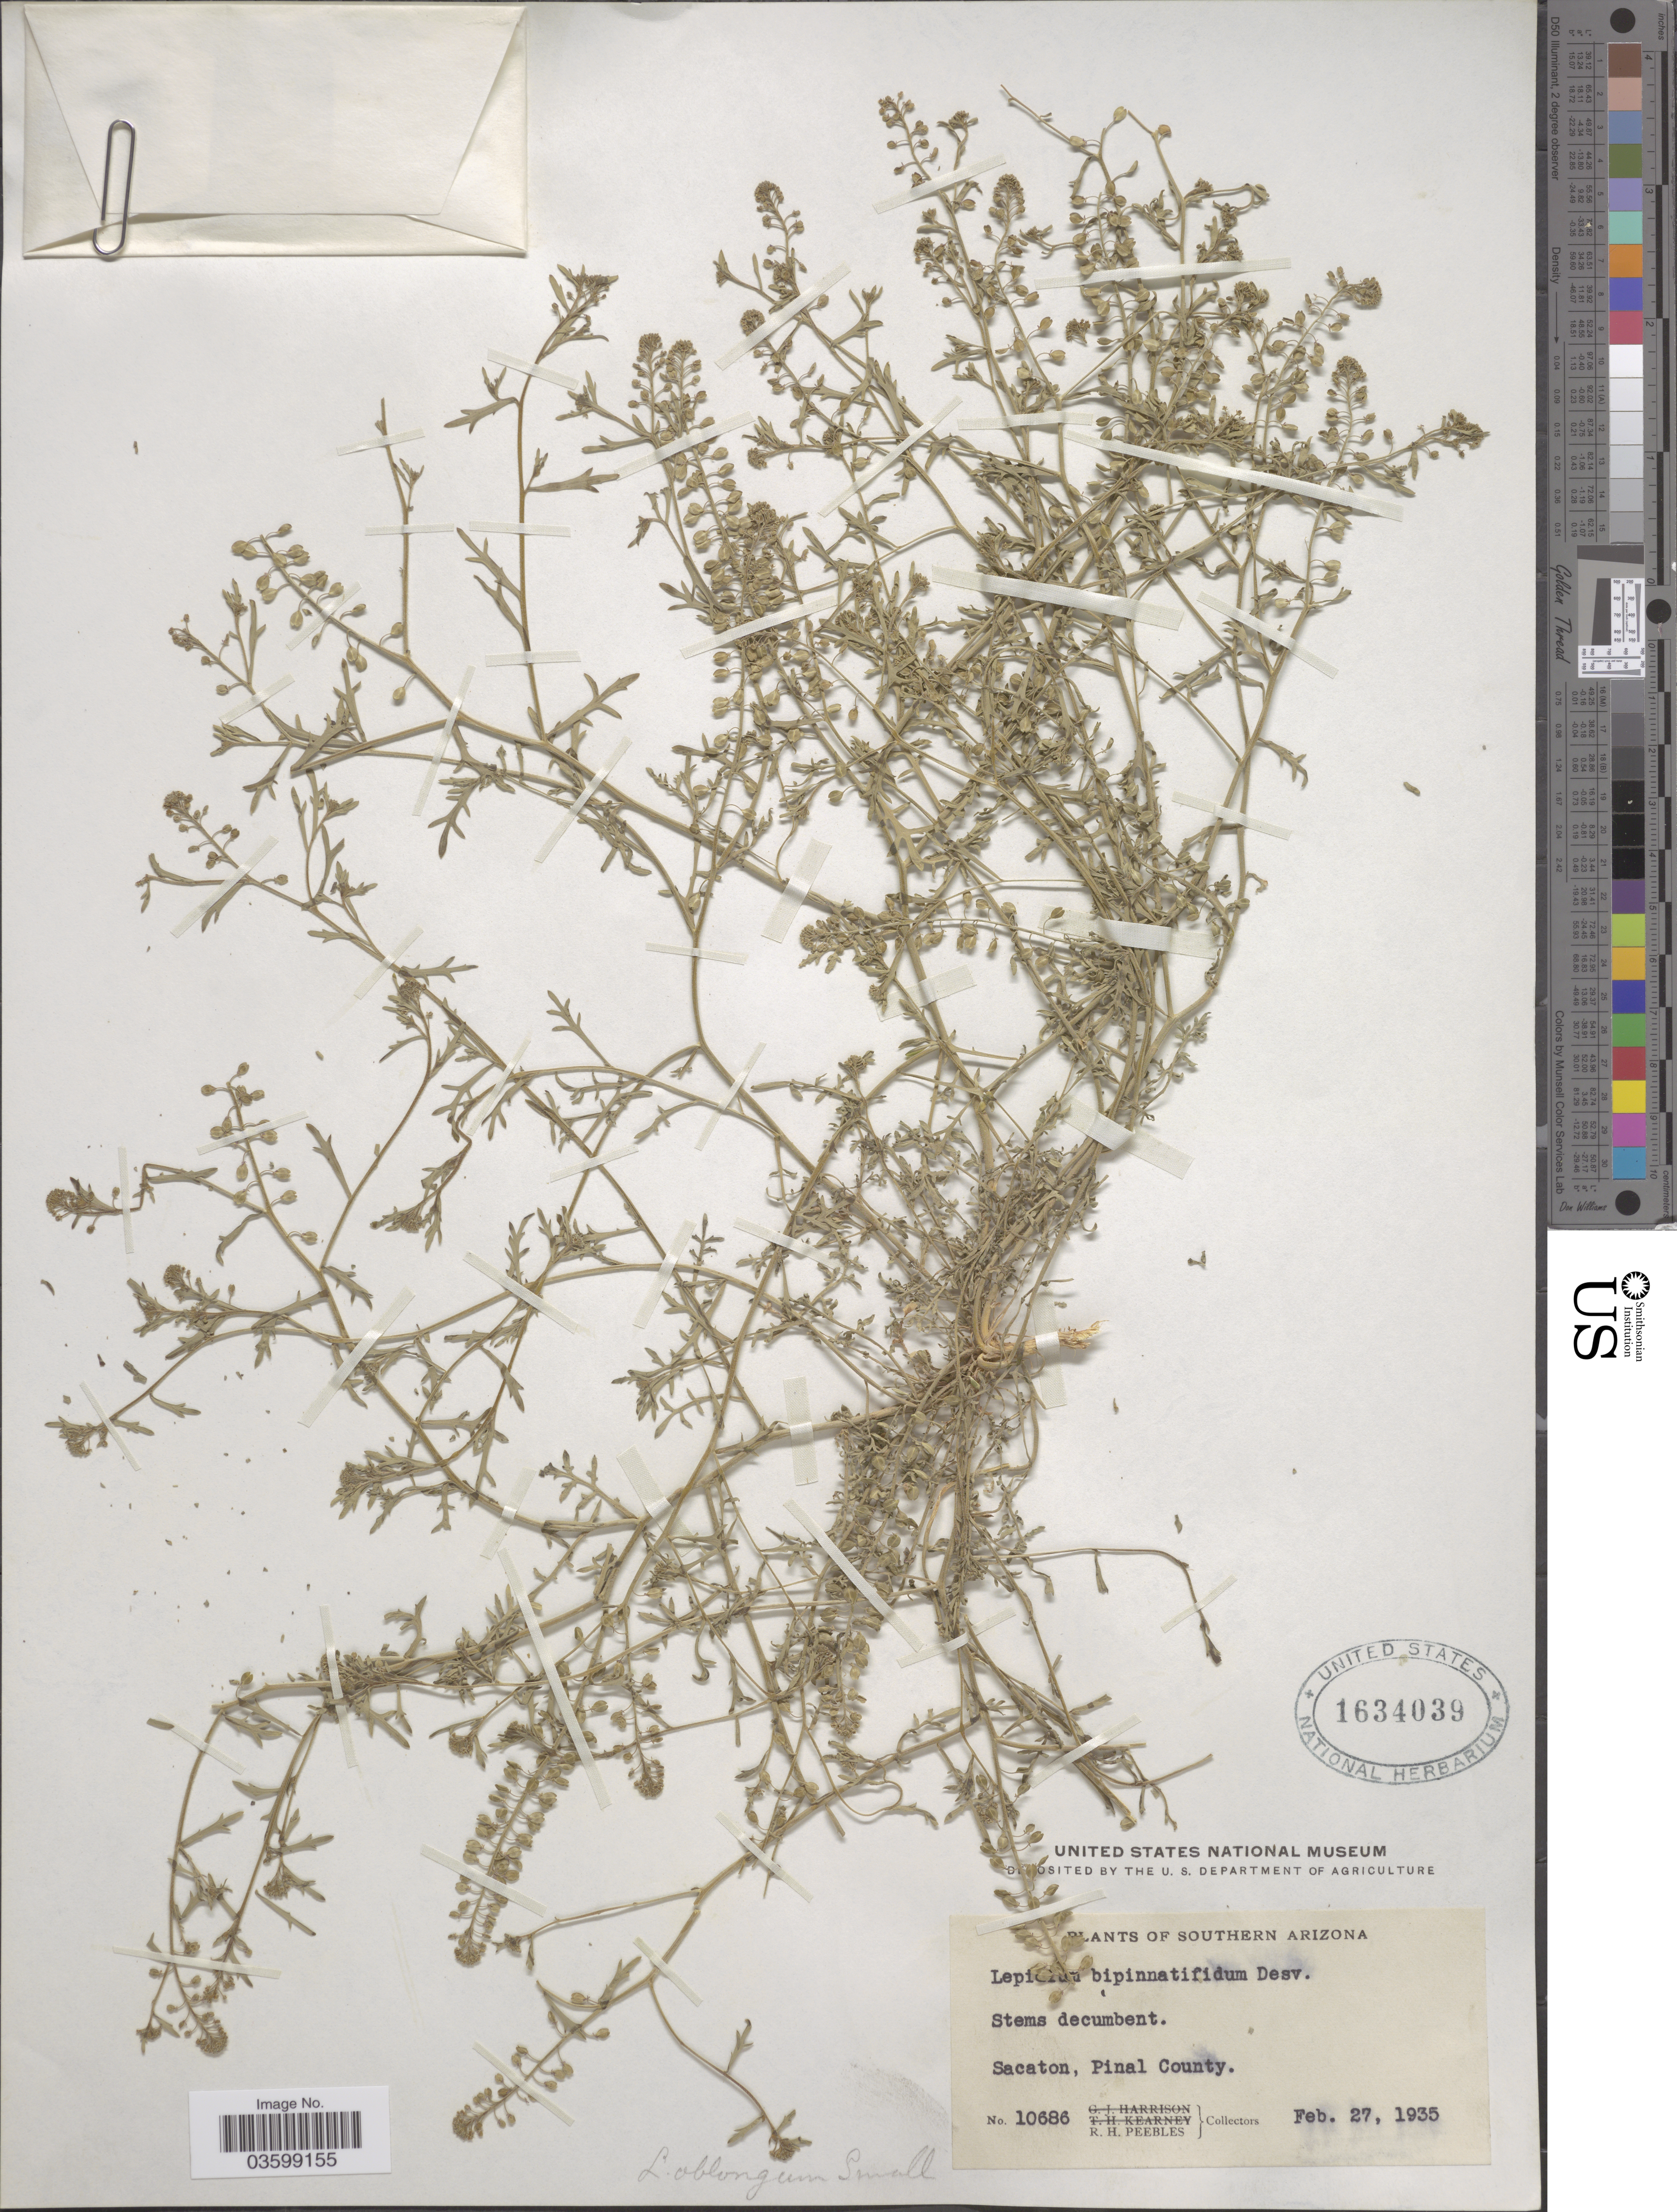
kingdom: Plantae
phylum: Tracheophyta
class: Magnoliopsida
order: Brassicales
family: Brassicaceae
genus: Lepidium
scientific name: Lepidium oblongum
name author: Small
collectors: R. H. Peebles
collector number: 10686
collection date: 1935-02-27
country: United States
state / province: Arizona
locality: Southern Arizona. Sacaton, Pinal County.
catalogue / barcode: US 1634039